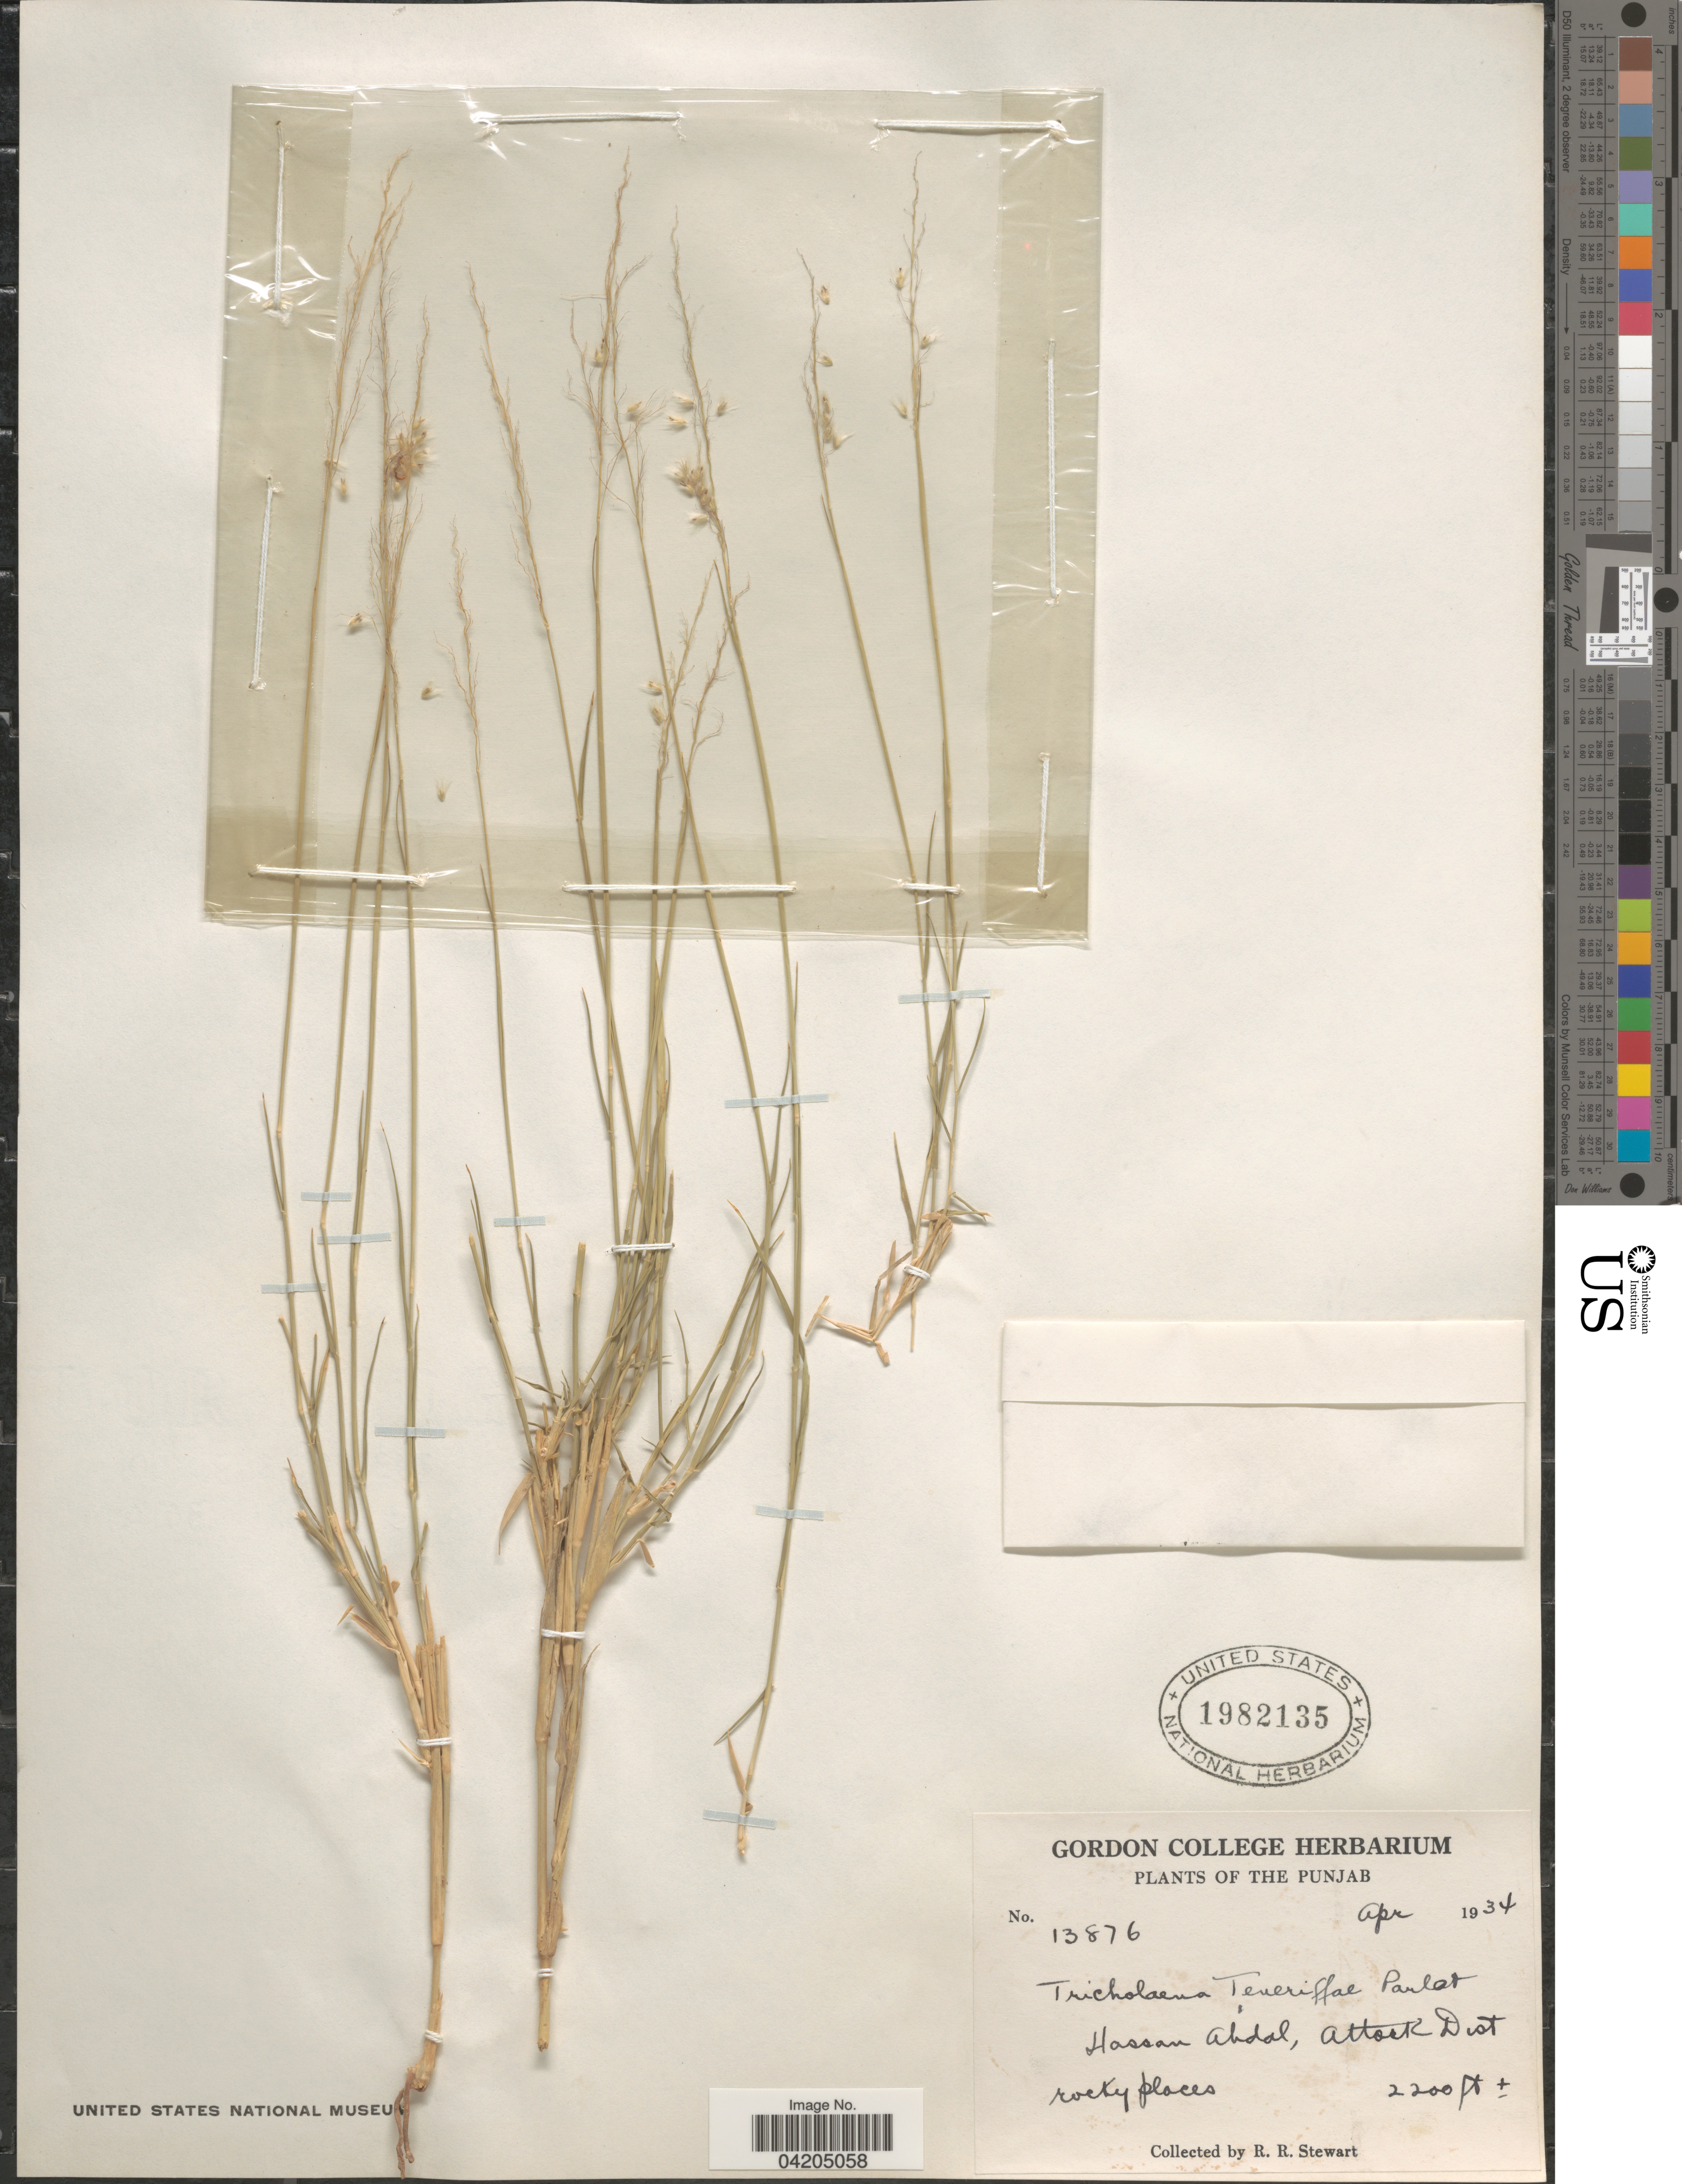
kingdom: Plantae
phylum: Tracheophyta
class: Liliopsida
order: Poales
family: Poaceae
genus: Tricholaena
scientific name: Tricholaena teneriffae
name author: (L.) Link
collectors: R. Stewart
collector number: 13876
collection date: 1934-04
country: Pakistan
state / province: Punjab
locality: Hassan Abdal, Attock Dist.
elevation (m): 671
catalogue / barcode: US 1982135